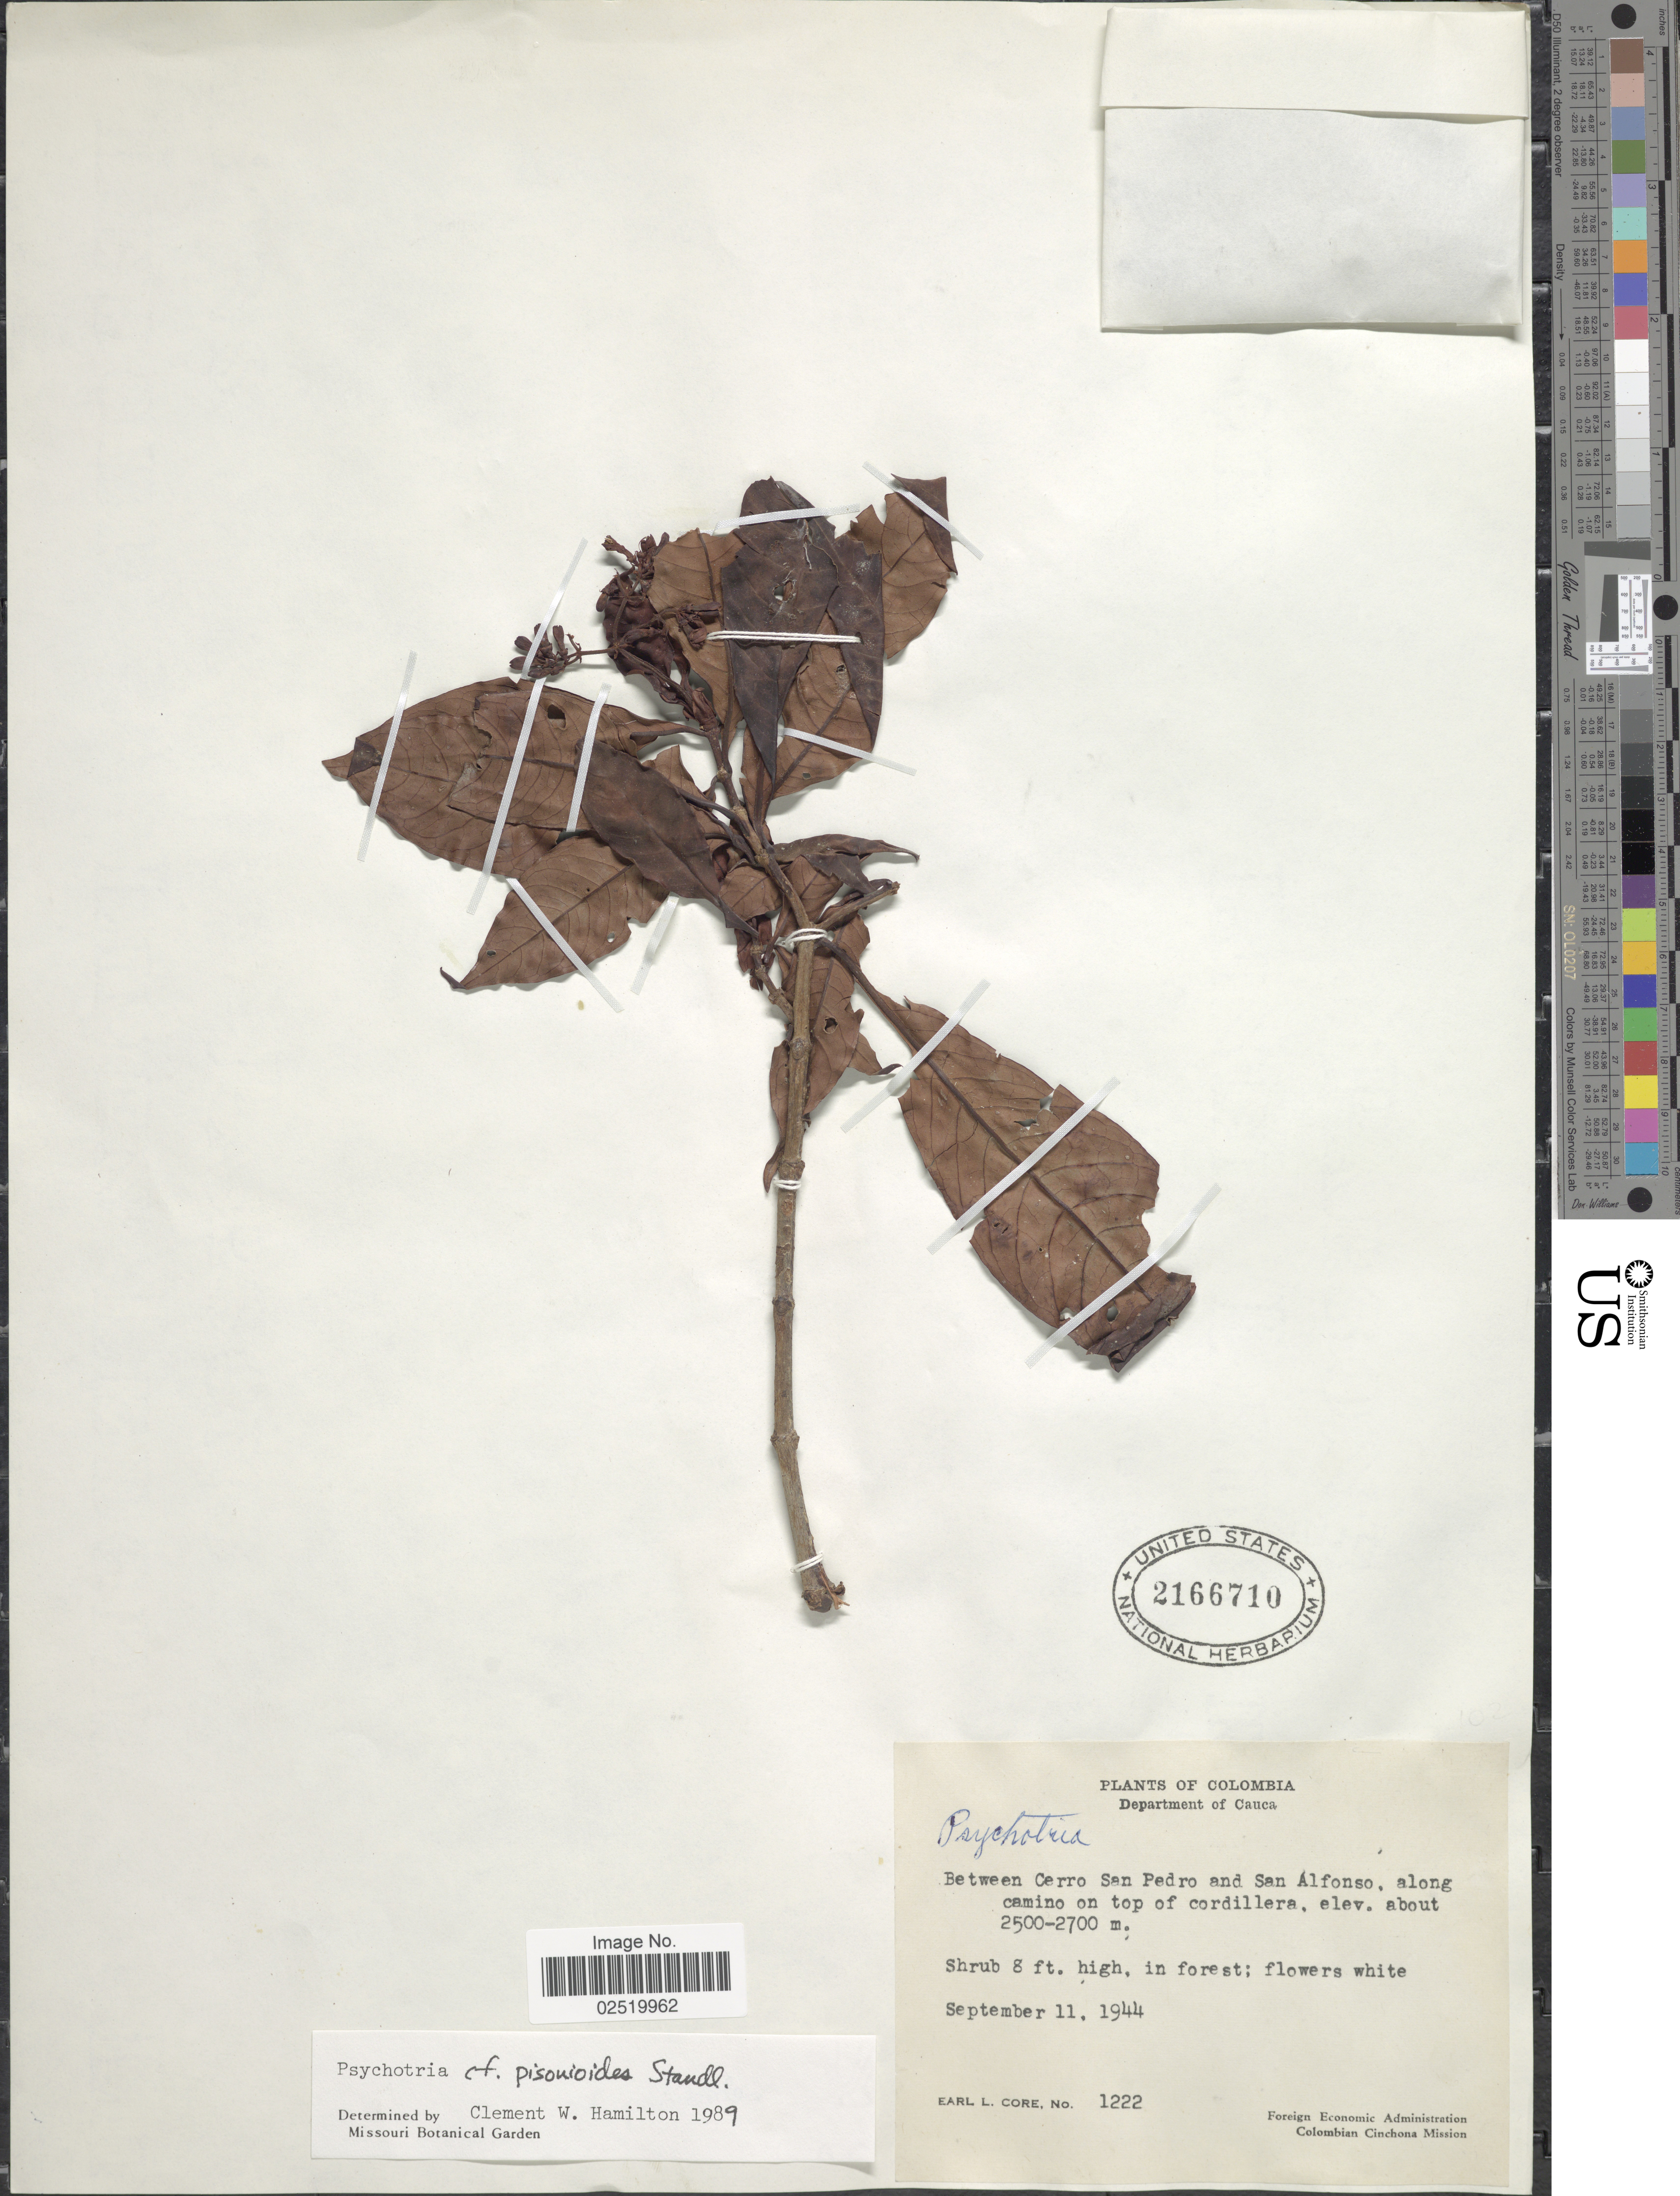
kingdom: Plantae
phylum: Tracheophyta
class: Magnoliopsida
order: Gentianales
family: Rubiaceae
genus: Psychotria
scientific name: Psychotria pisonioides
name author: Standl.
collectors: E. L. Core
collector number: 1222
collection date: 1944-09-11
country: Colombia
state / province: Cauca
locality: Between Cerro San Pedro and San Alfonso, along camino on top of cordillera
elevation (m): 2500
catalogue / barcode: US 2166710